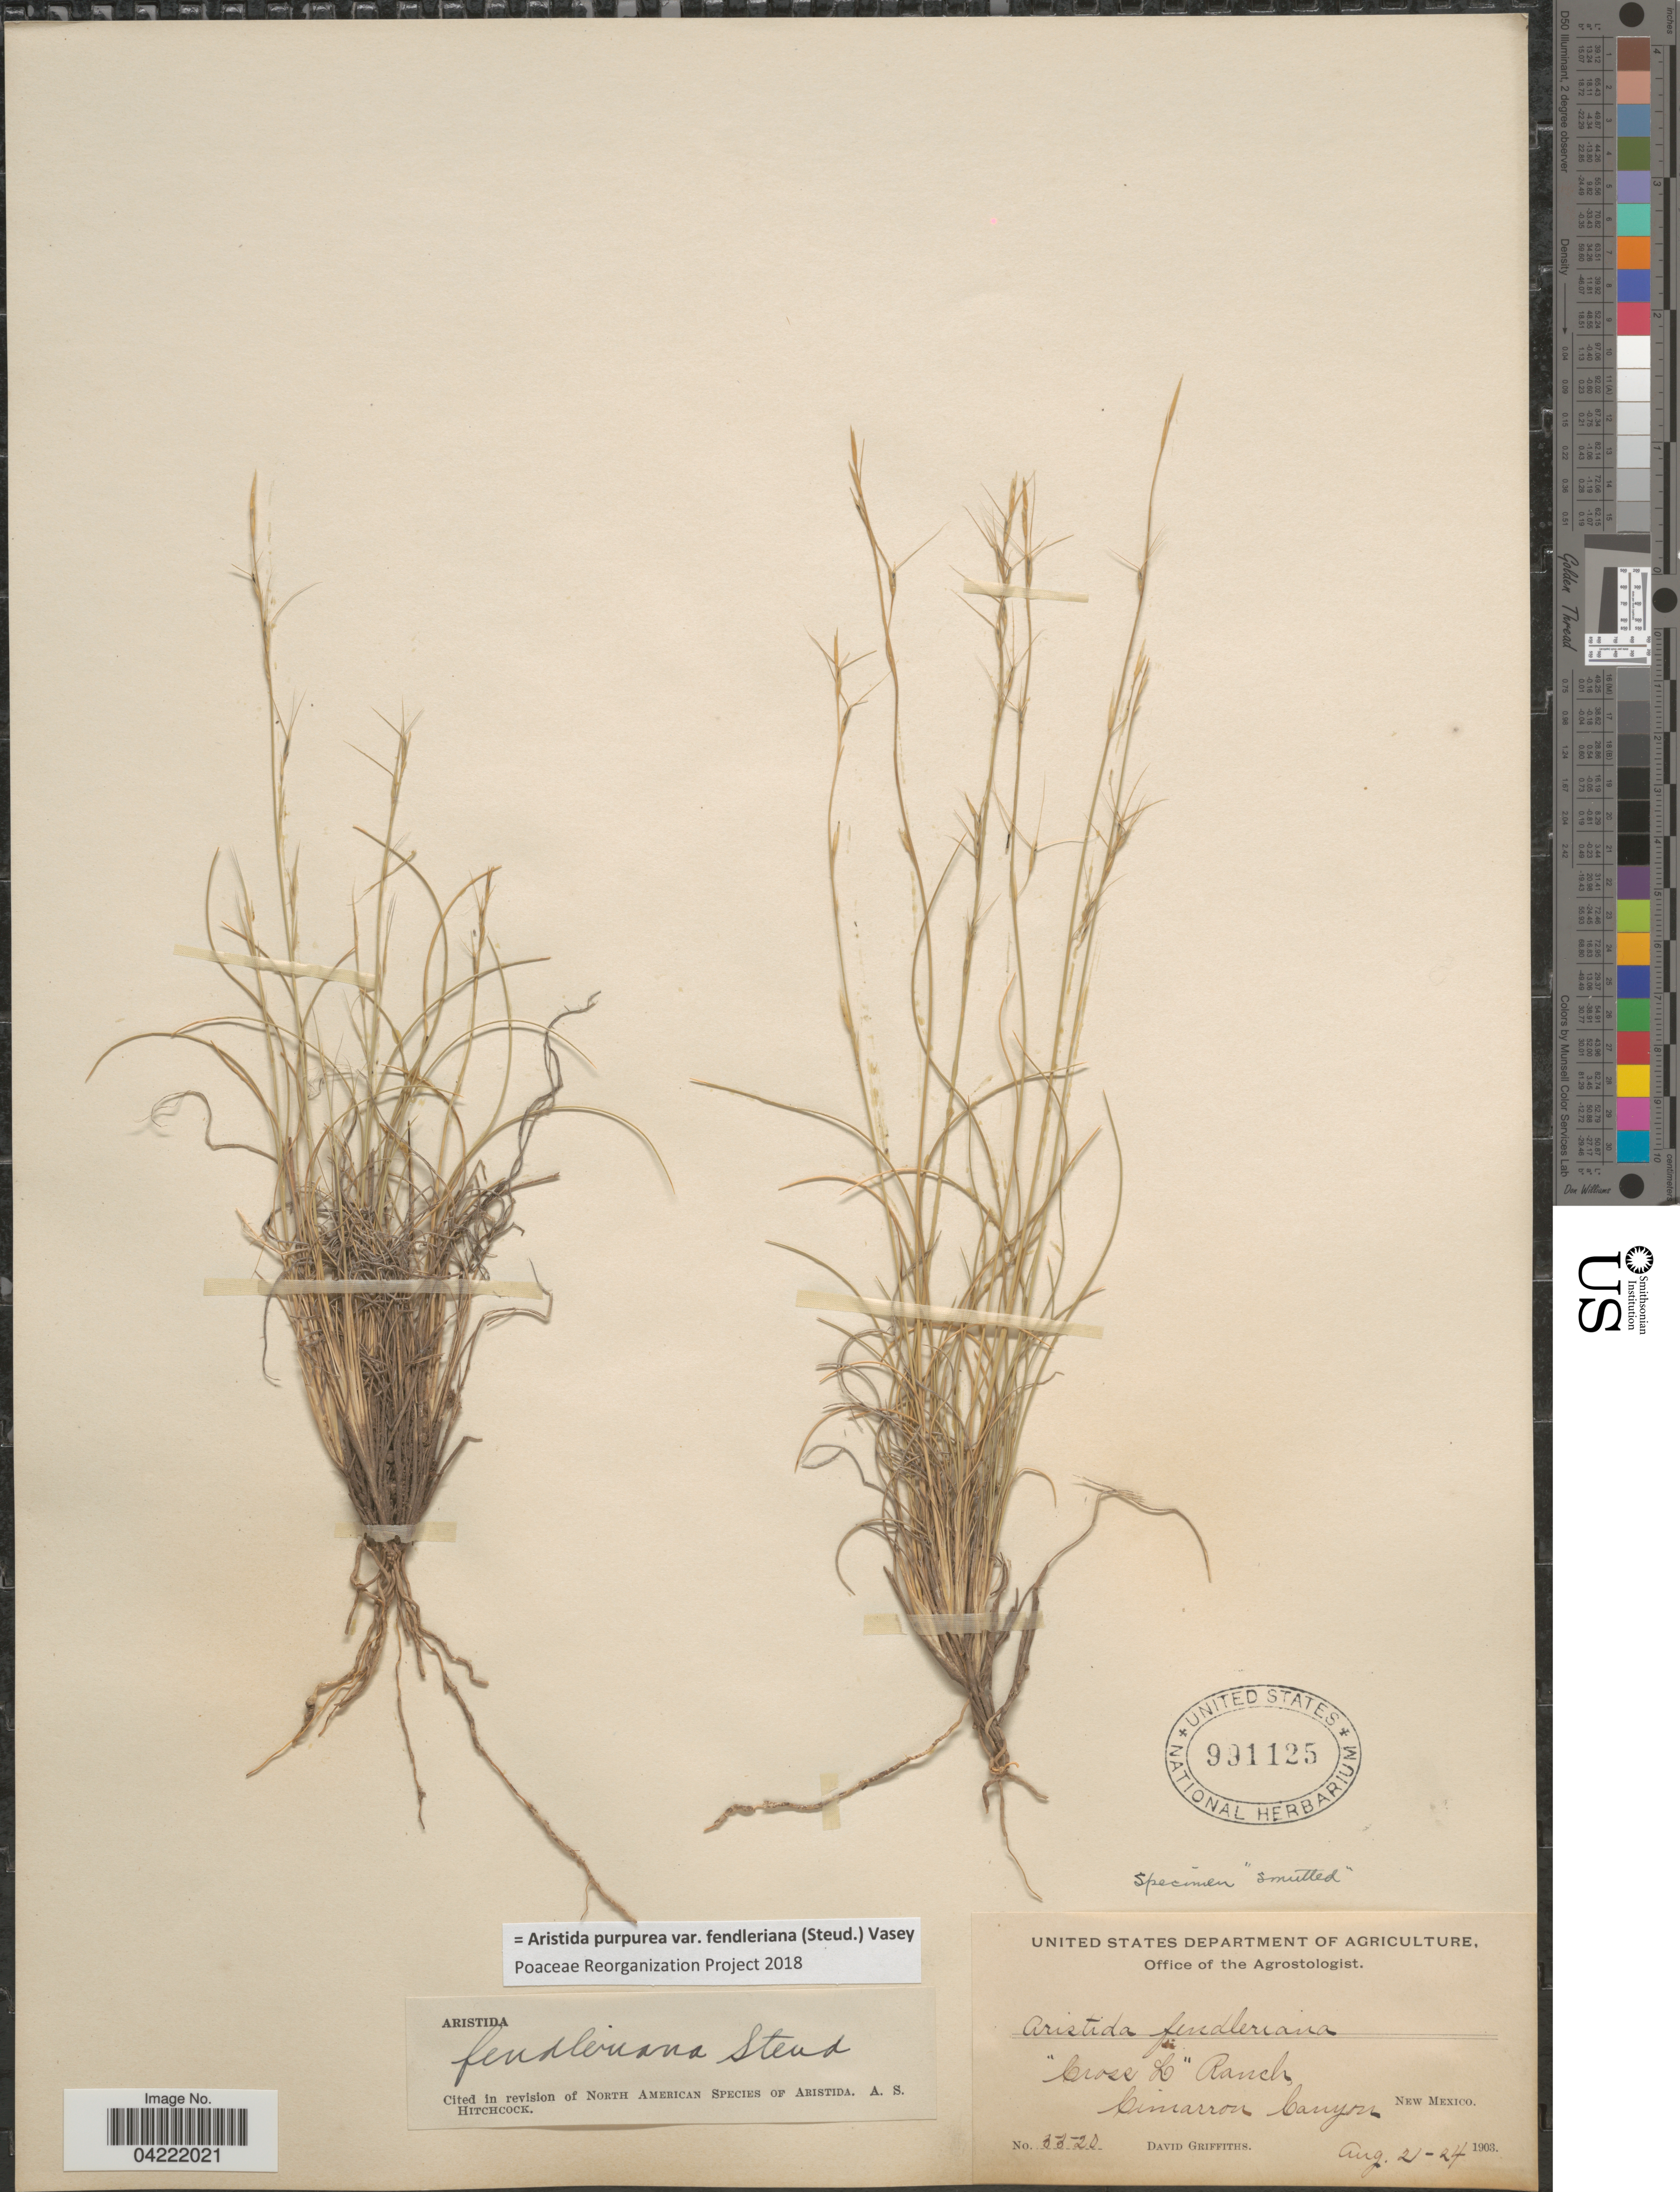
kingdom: Plantae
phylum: Tracheophyta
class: Liliopsida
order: Poales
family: Poaceae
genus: Aristida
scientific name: Aristida purpurea var. fendleriana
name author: (Steud.) Vasey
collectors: D. Griffiths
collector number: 3320*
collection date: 1903-08-21/1903-08-24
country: United States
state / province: New Mexico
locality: Cross L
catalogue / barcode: US 991125